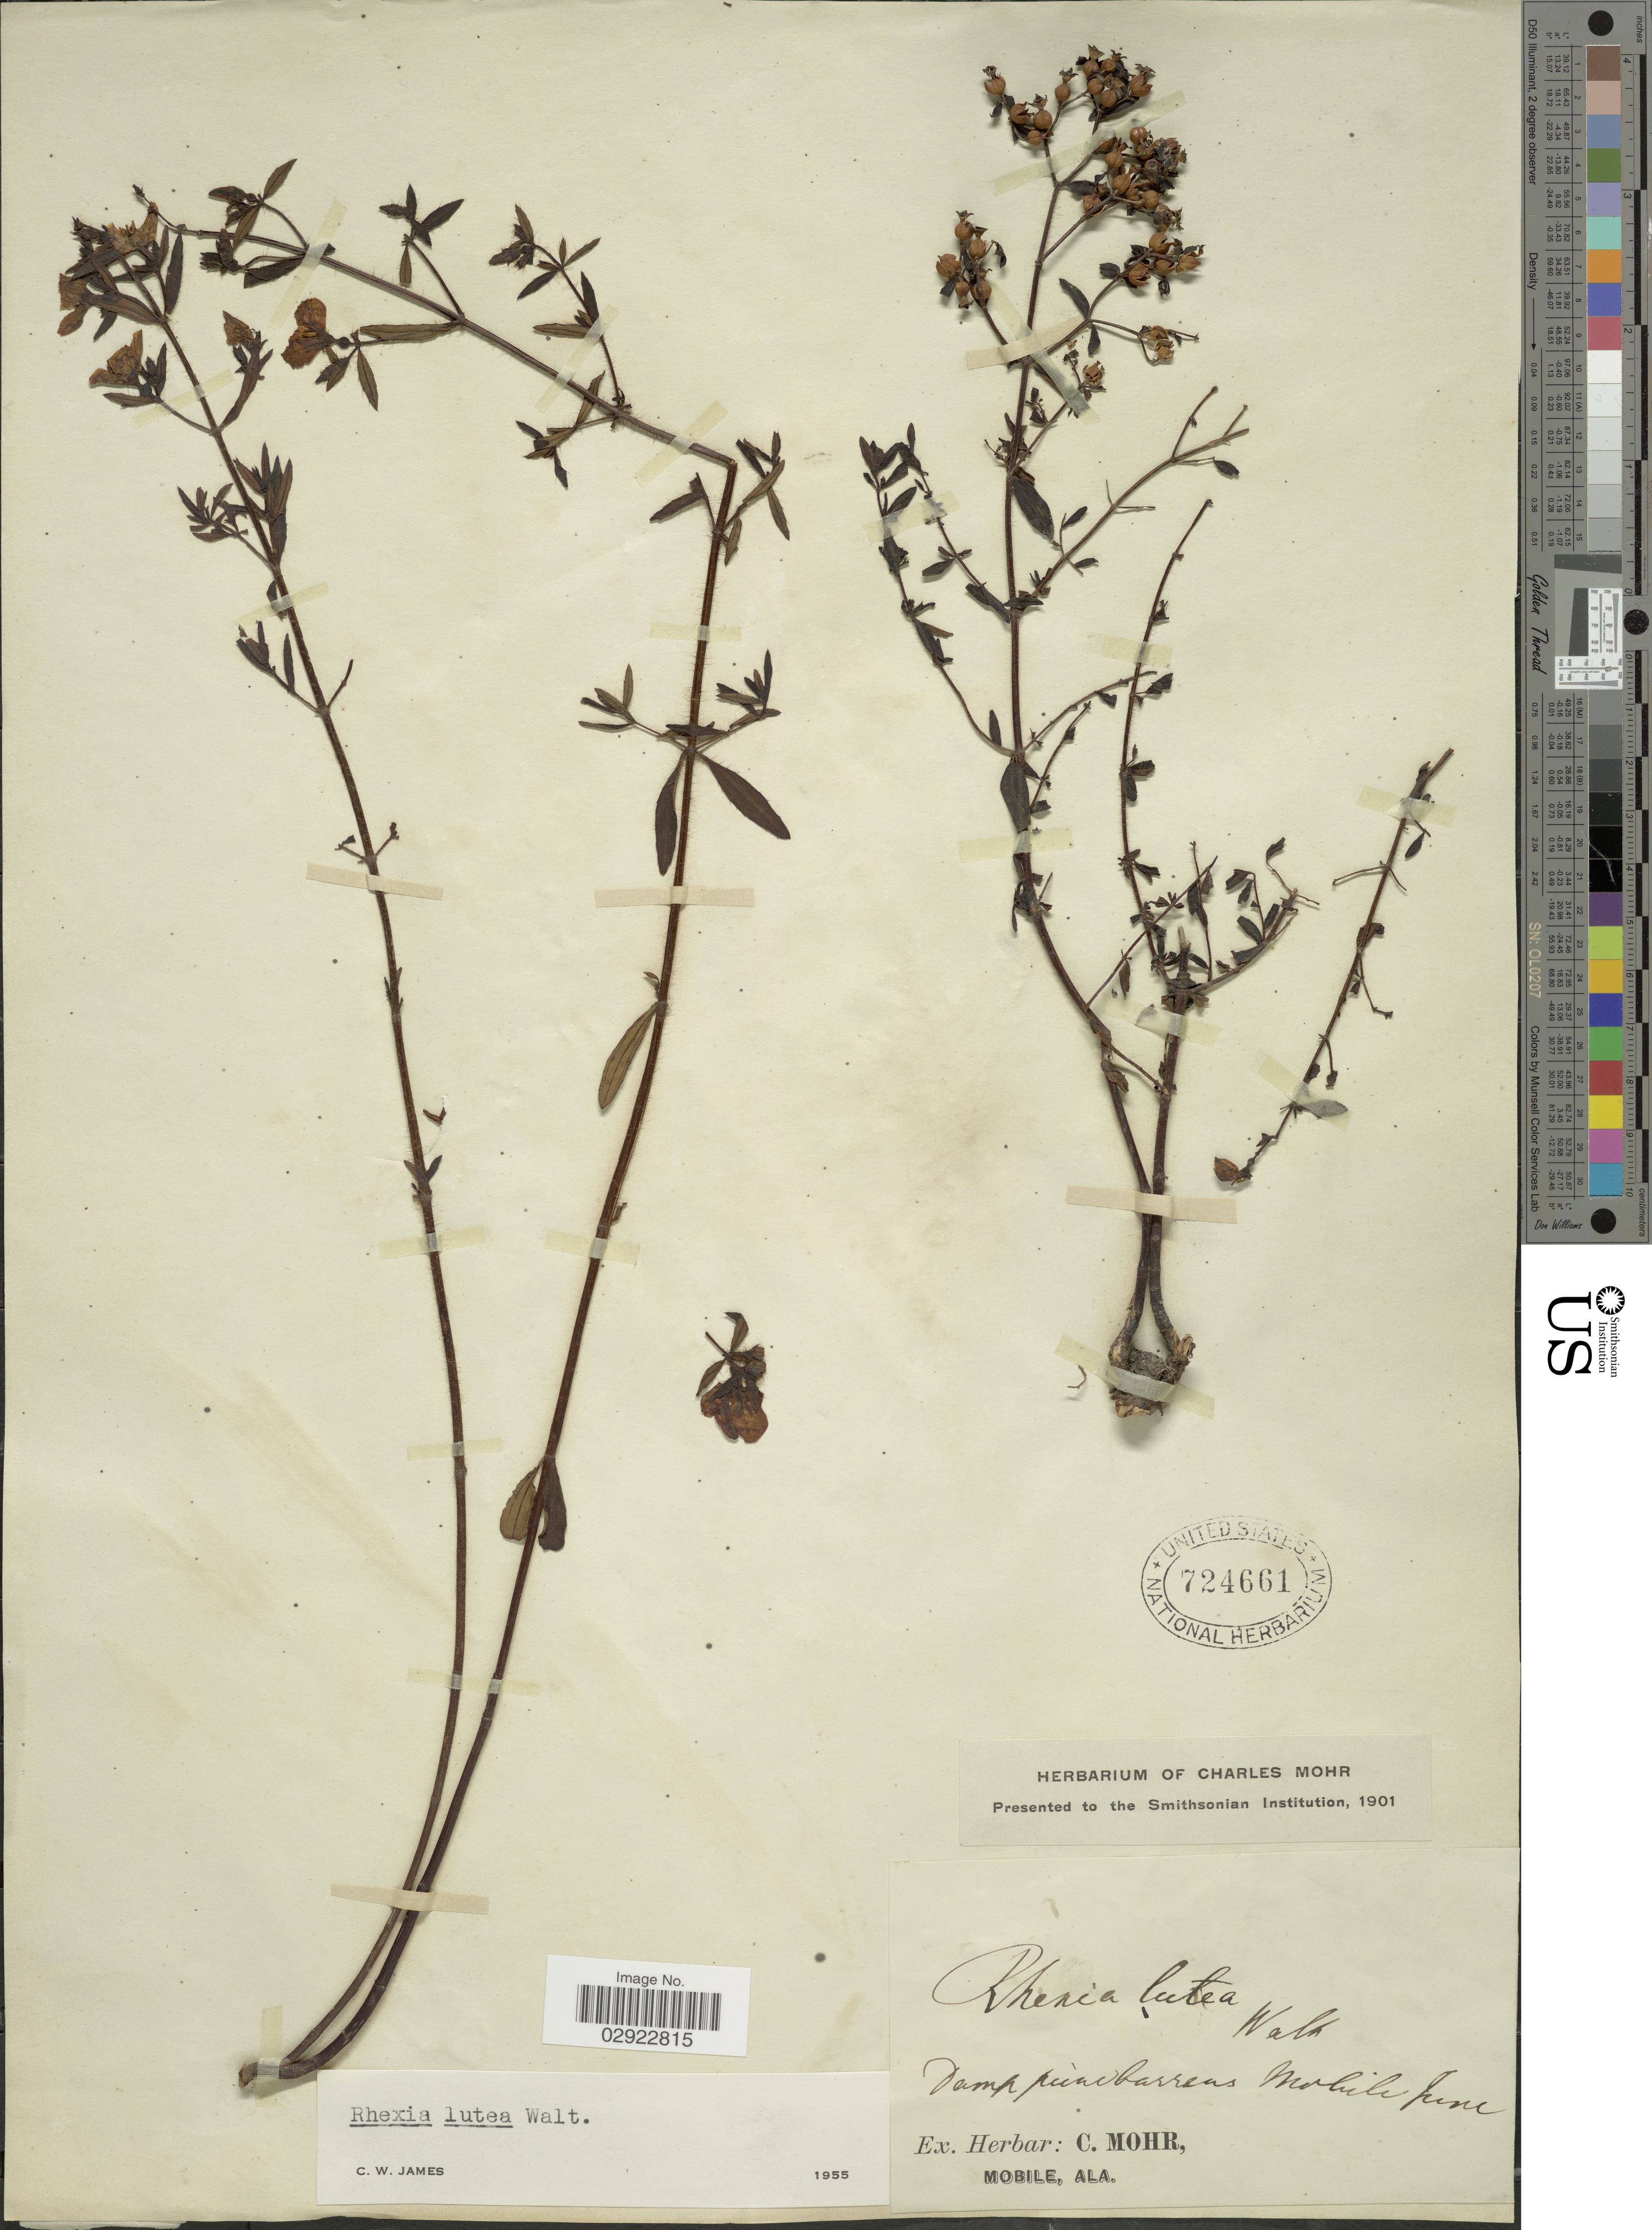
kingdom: Plantae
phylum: Tracheophyta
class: Magnoliopsida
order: Myrtales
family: Melastomataceae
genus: Rhexia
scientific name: Rhexia lutea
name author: Walter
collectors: ex herb. Charles Mohr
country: United States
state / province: Alabama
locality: Damp pine barrens Mobile.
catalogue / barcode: US 724661